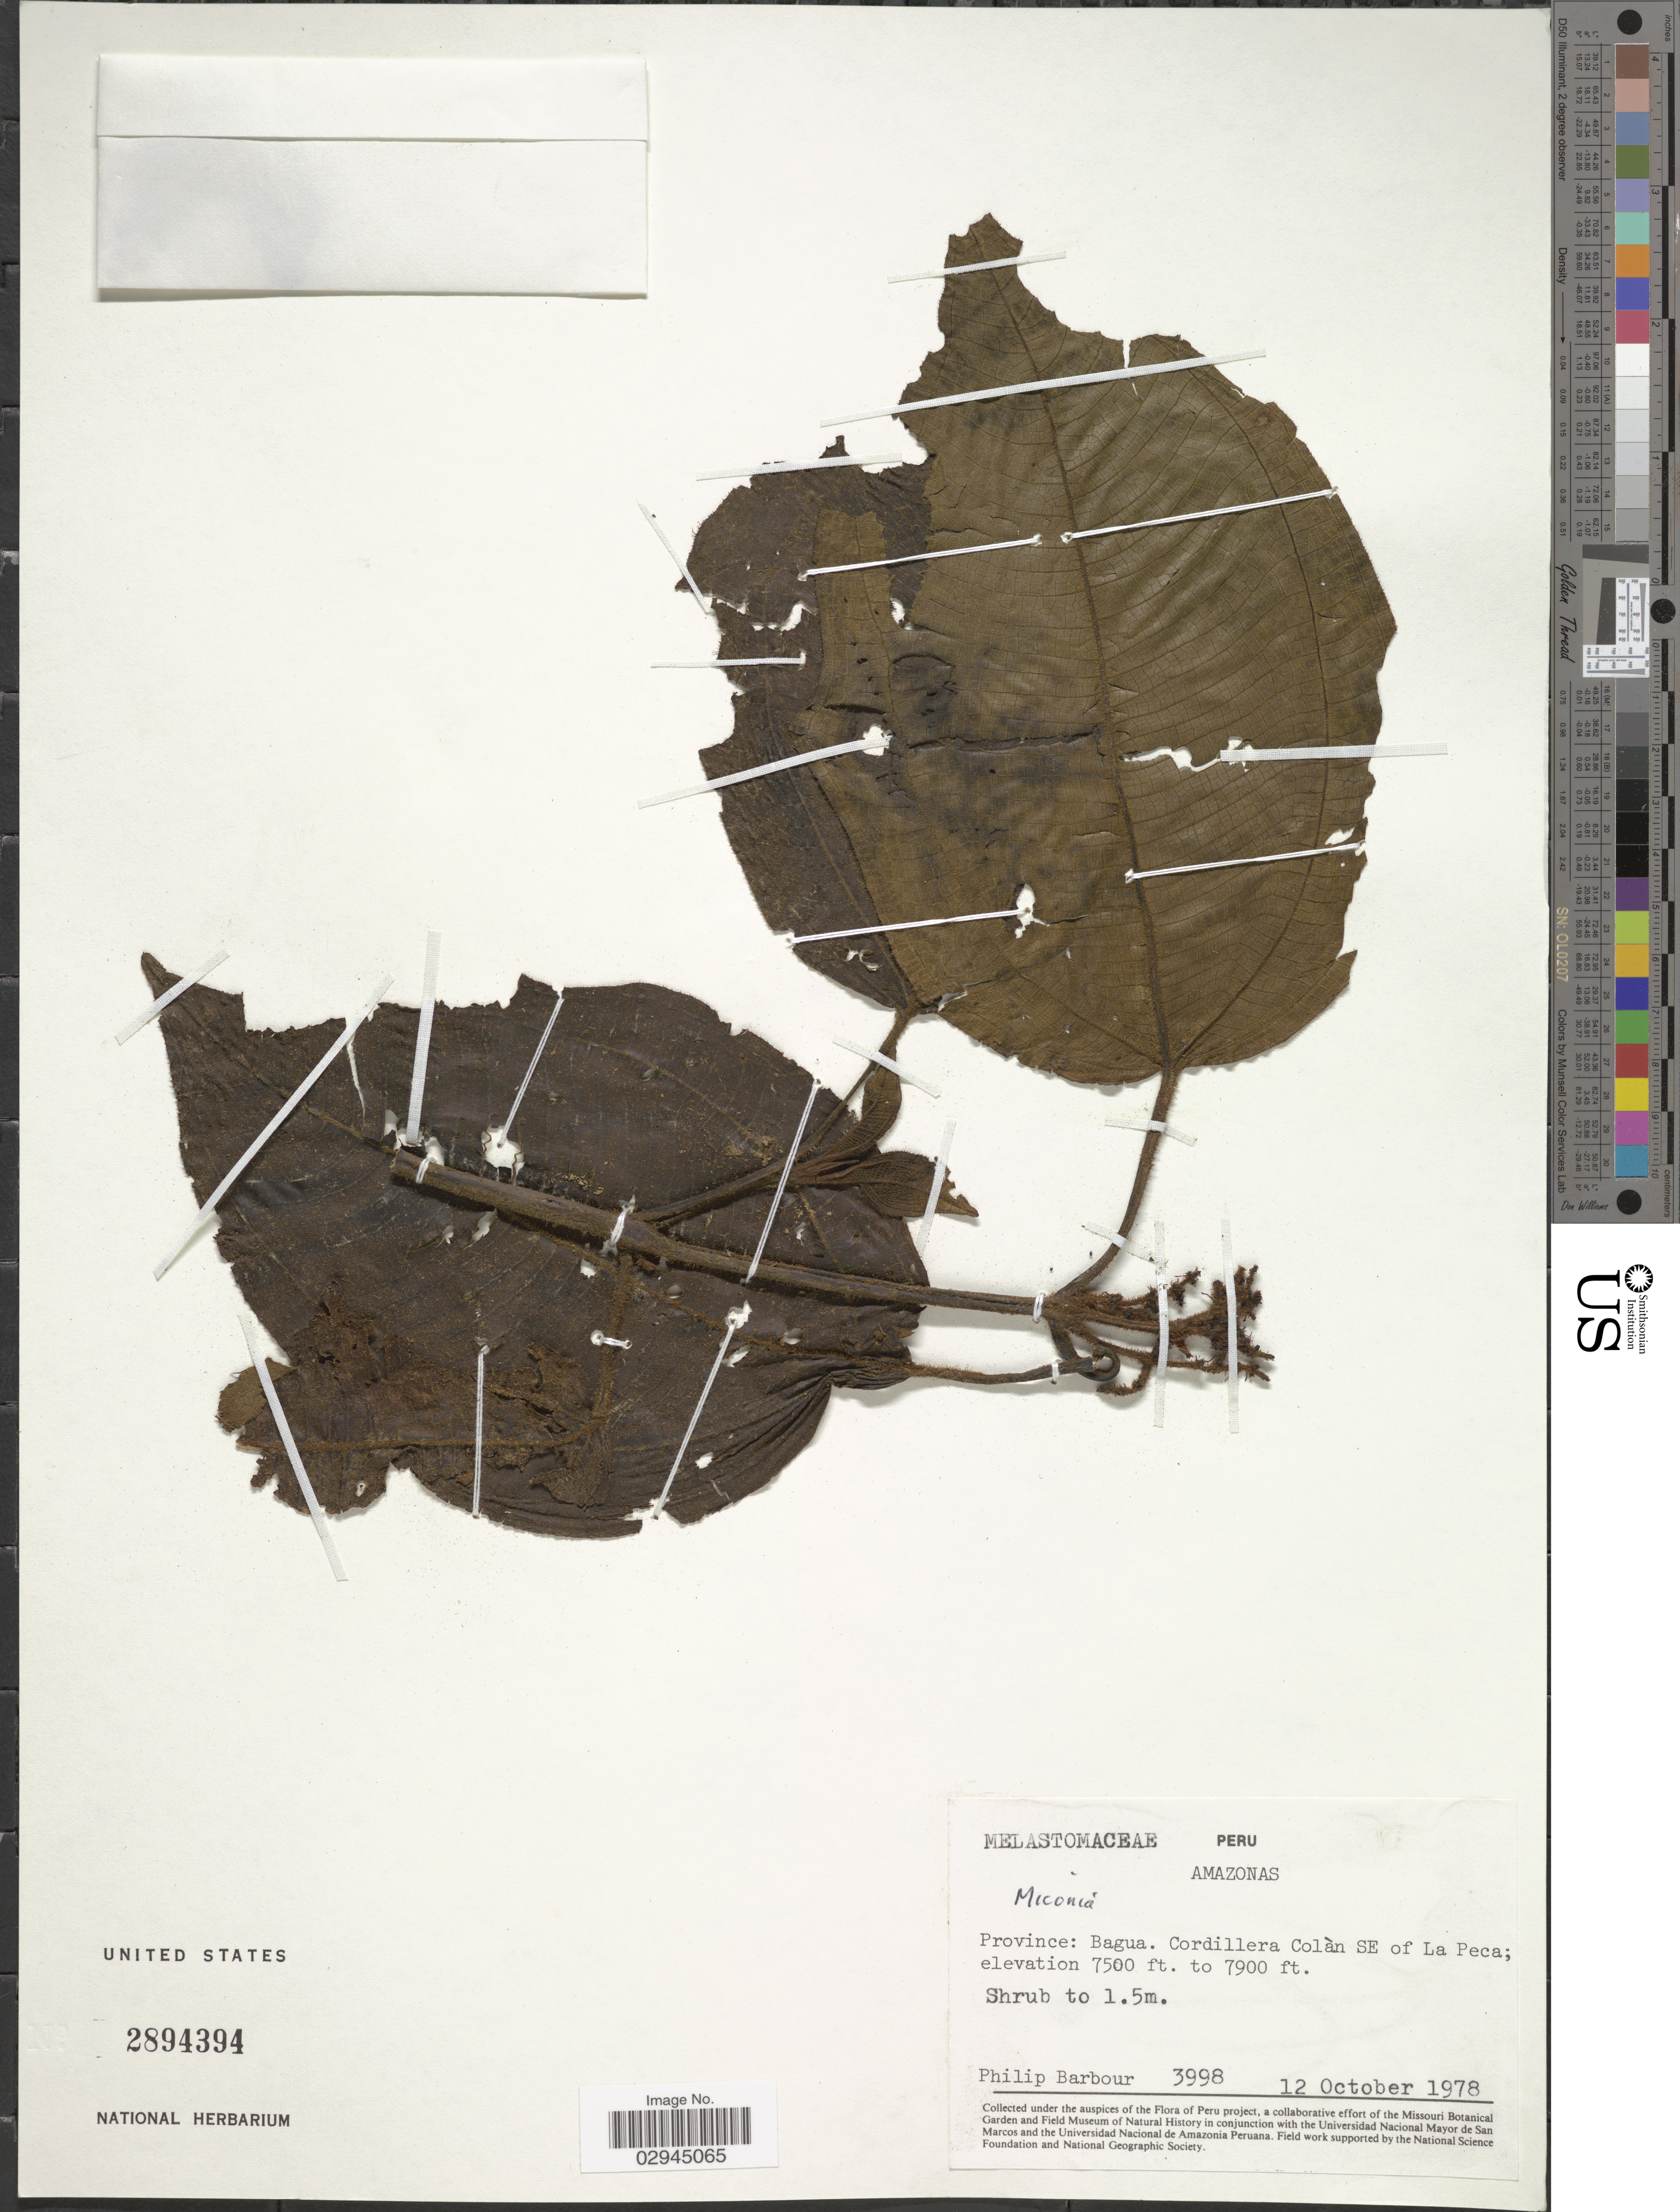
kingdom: Plantae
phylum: Tracheophyta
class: Magnoliopsida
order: Myrtales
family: Melastomataceae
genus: Miconia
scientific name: Miconia sp.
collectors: P. Barbour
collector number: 3998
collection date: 1978-10-12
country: Peru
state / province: Amazonas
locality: Amazonas. Province: Bagua. Cordillera Colán SE of La Peca.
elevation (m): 2286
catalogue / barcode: US 2894394